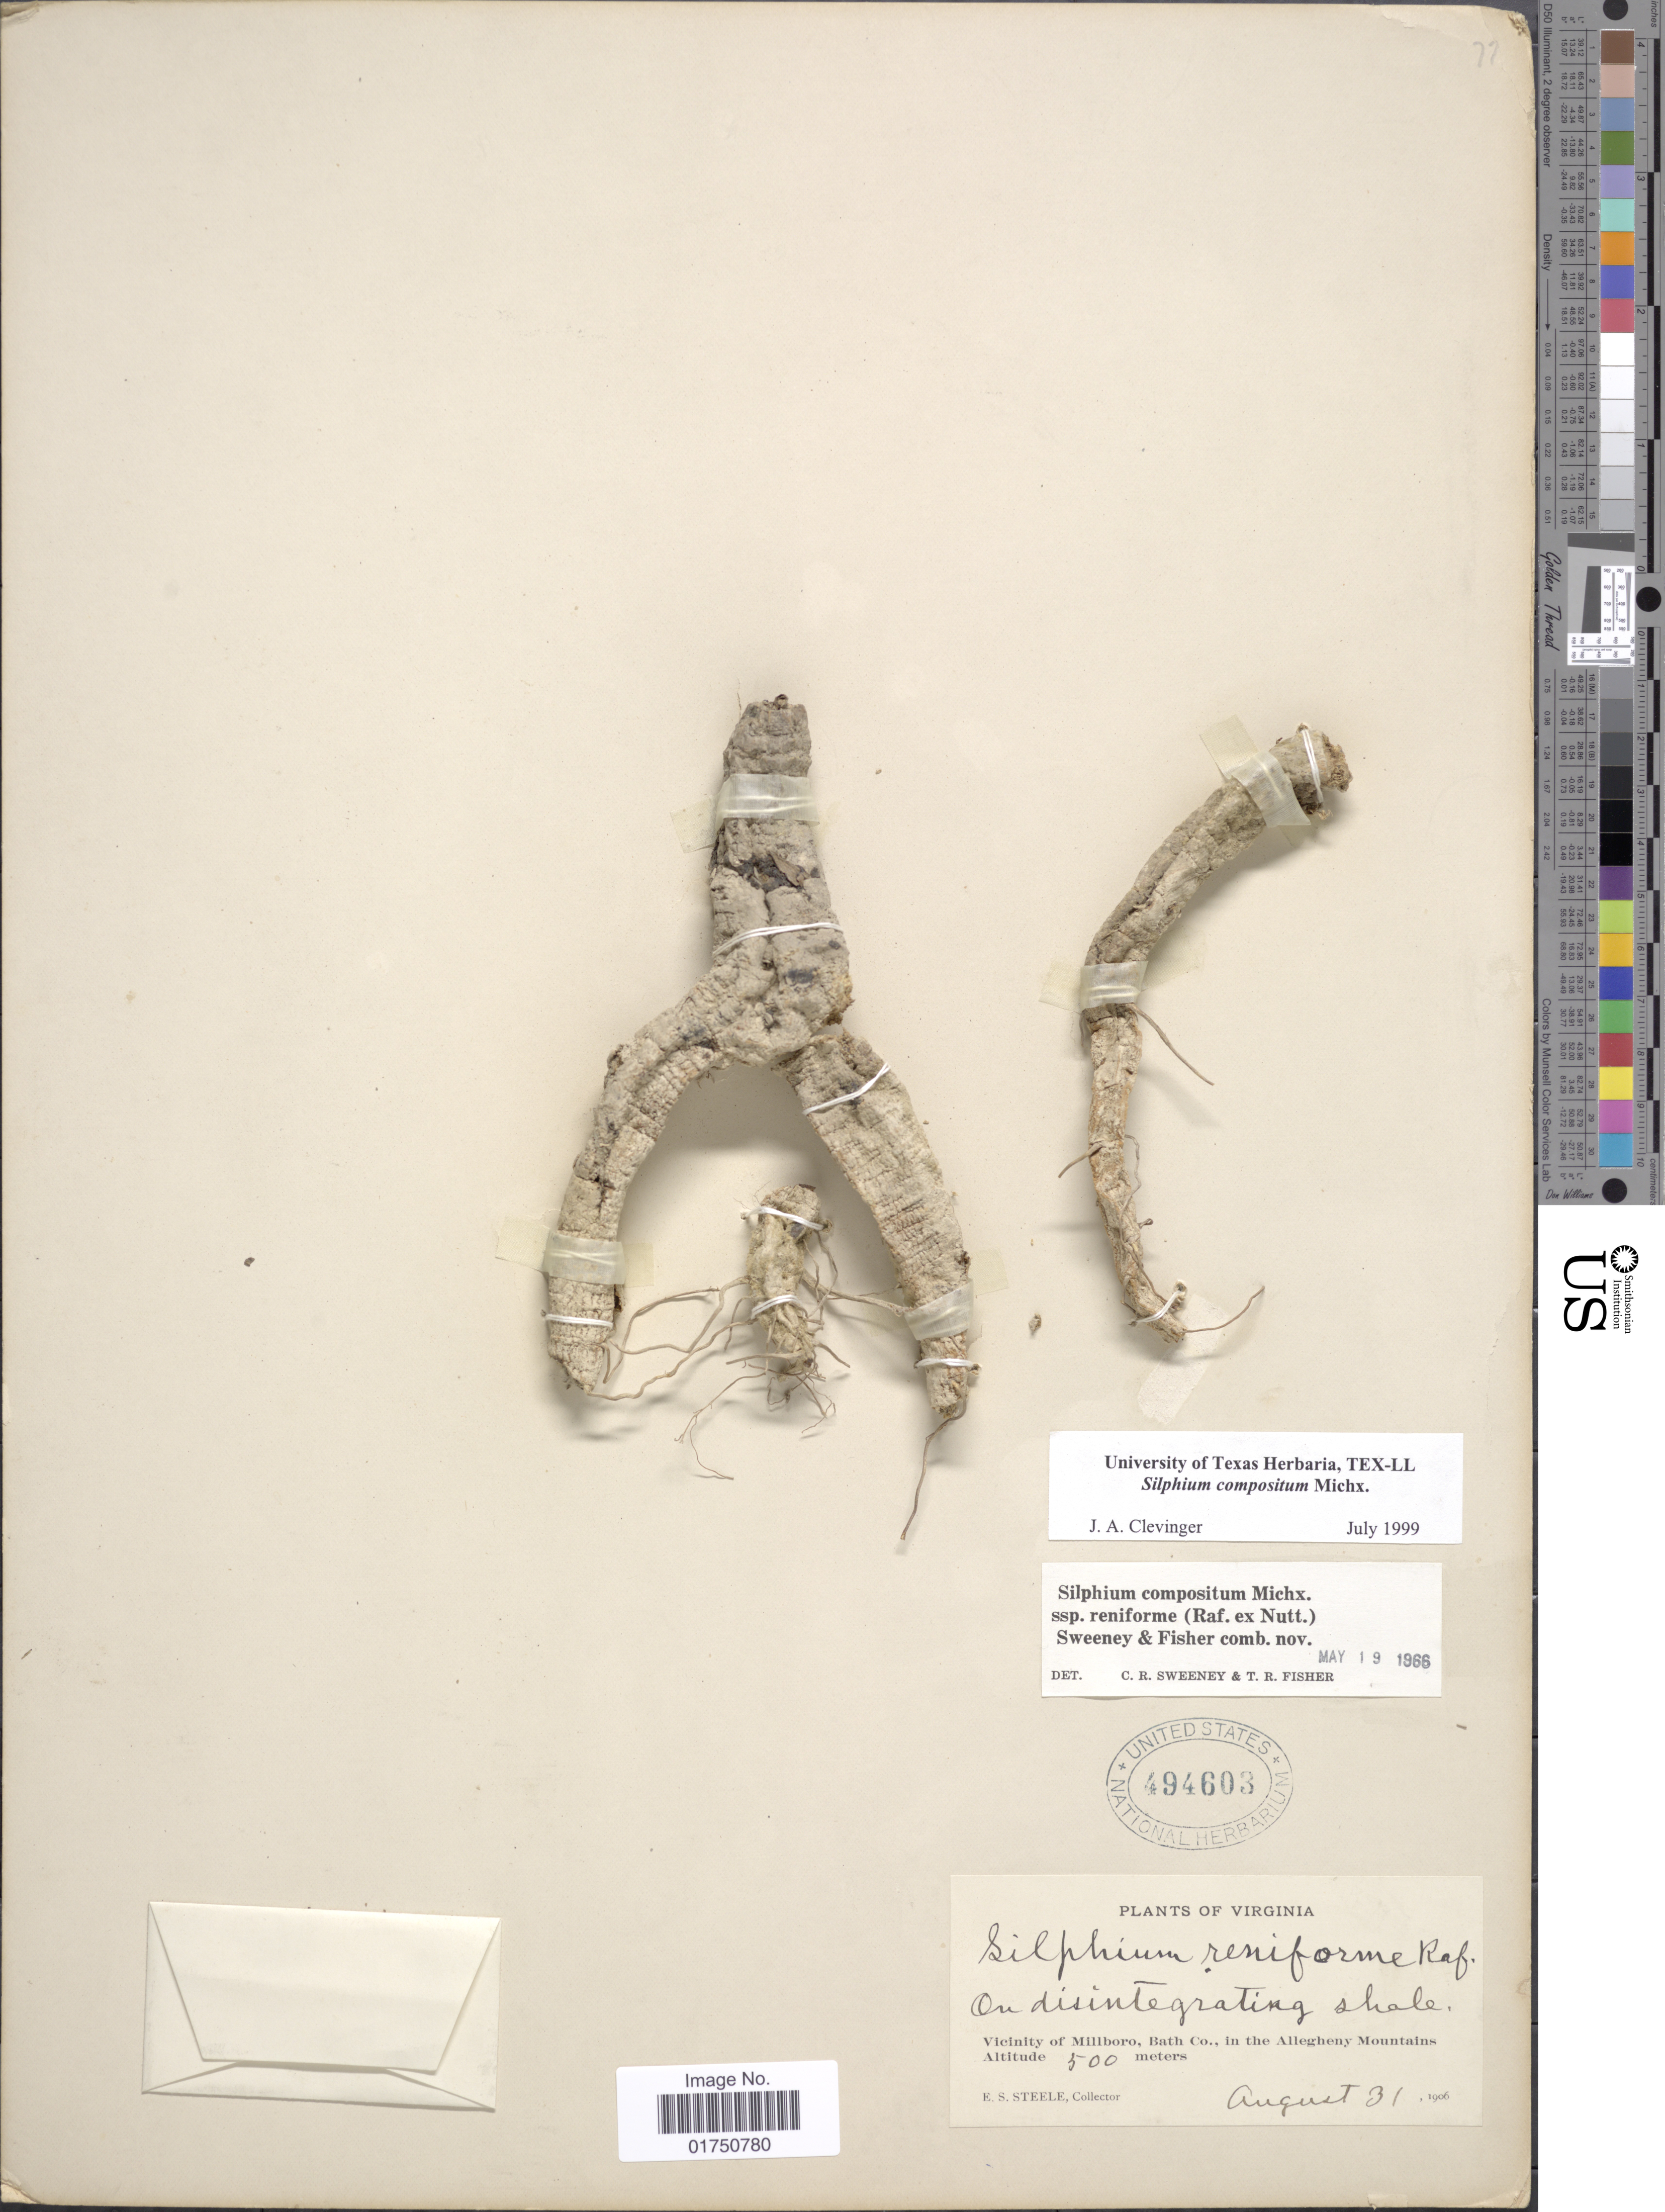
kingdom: Plantae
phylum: Tracheophyta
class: Magnoliopsida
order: Asterales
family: Asteraceae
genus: Silphium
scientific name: Silphium compositum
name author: Michx.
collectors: E. Steele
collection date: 1906-08-31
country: United States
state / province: Virginia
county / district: Bath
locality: Vicinity of Millboro, Bath Co., in the Allegheny Mountains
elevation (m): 500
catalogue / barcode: US 494603